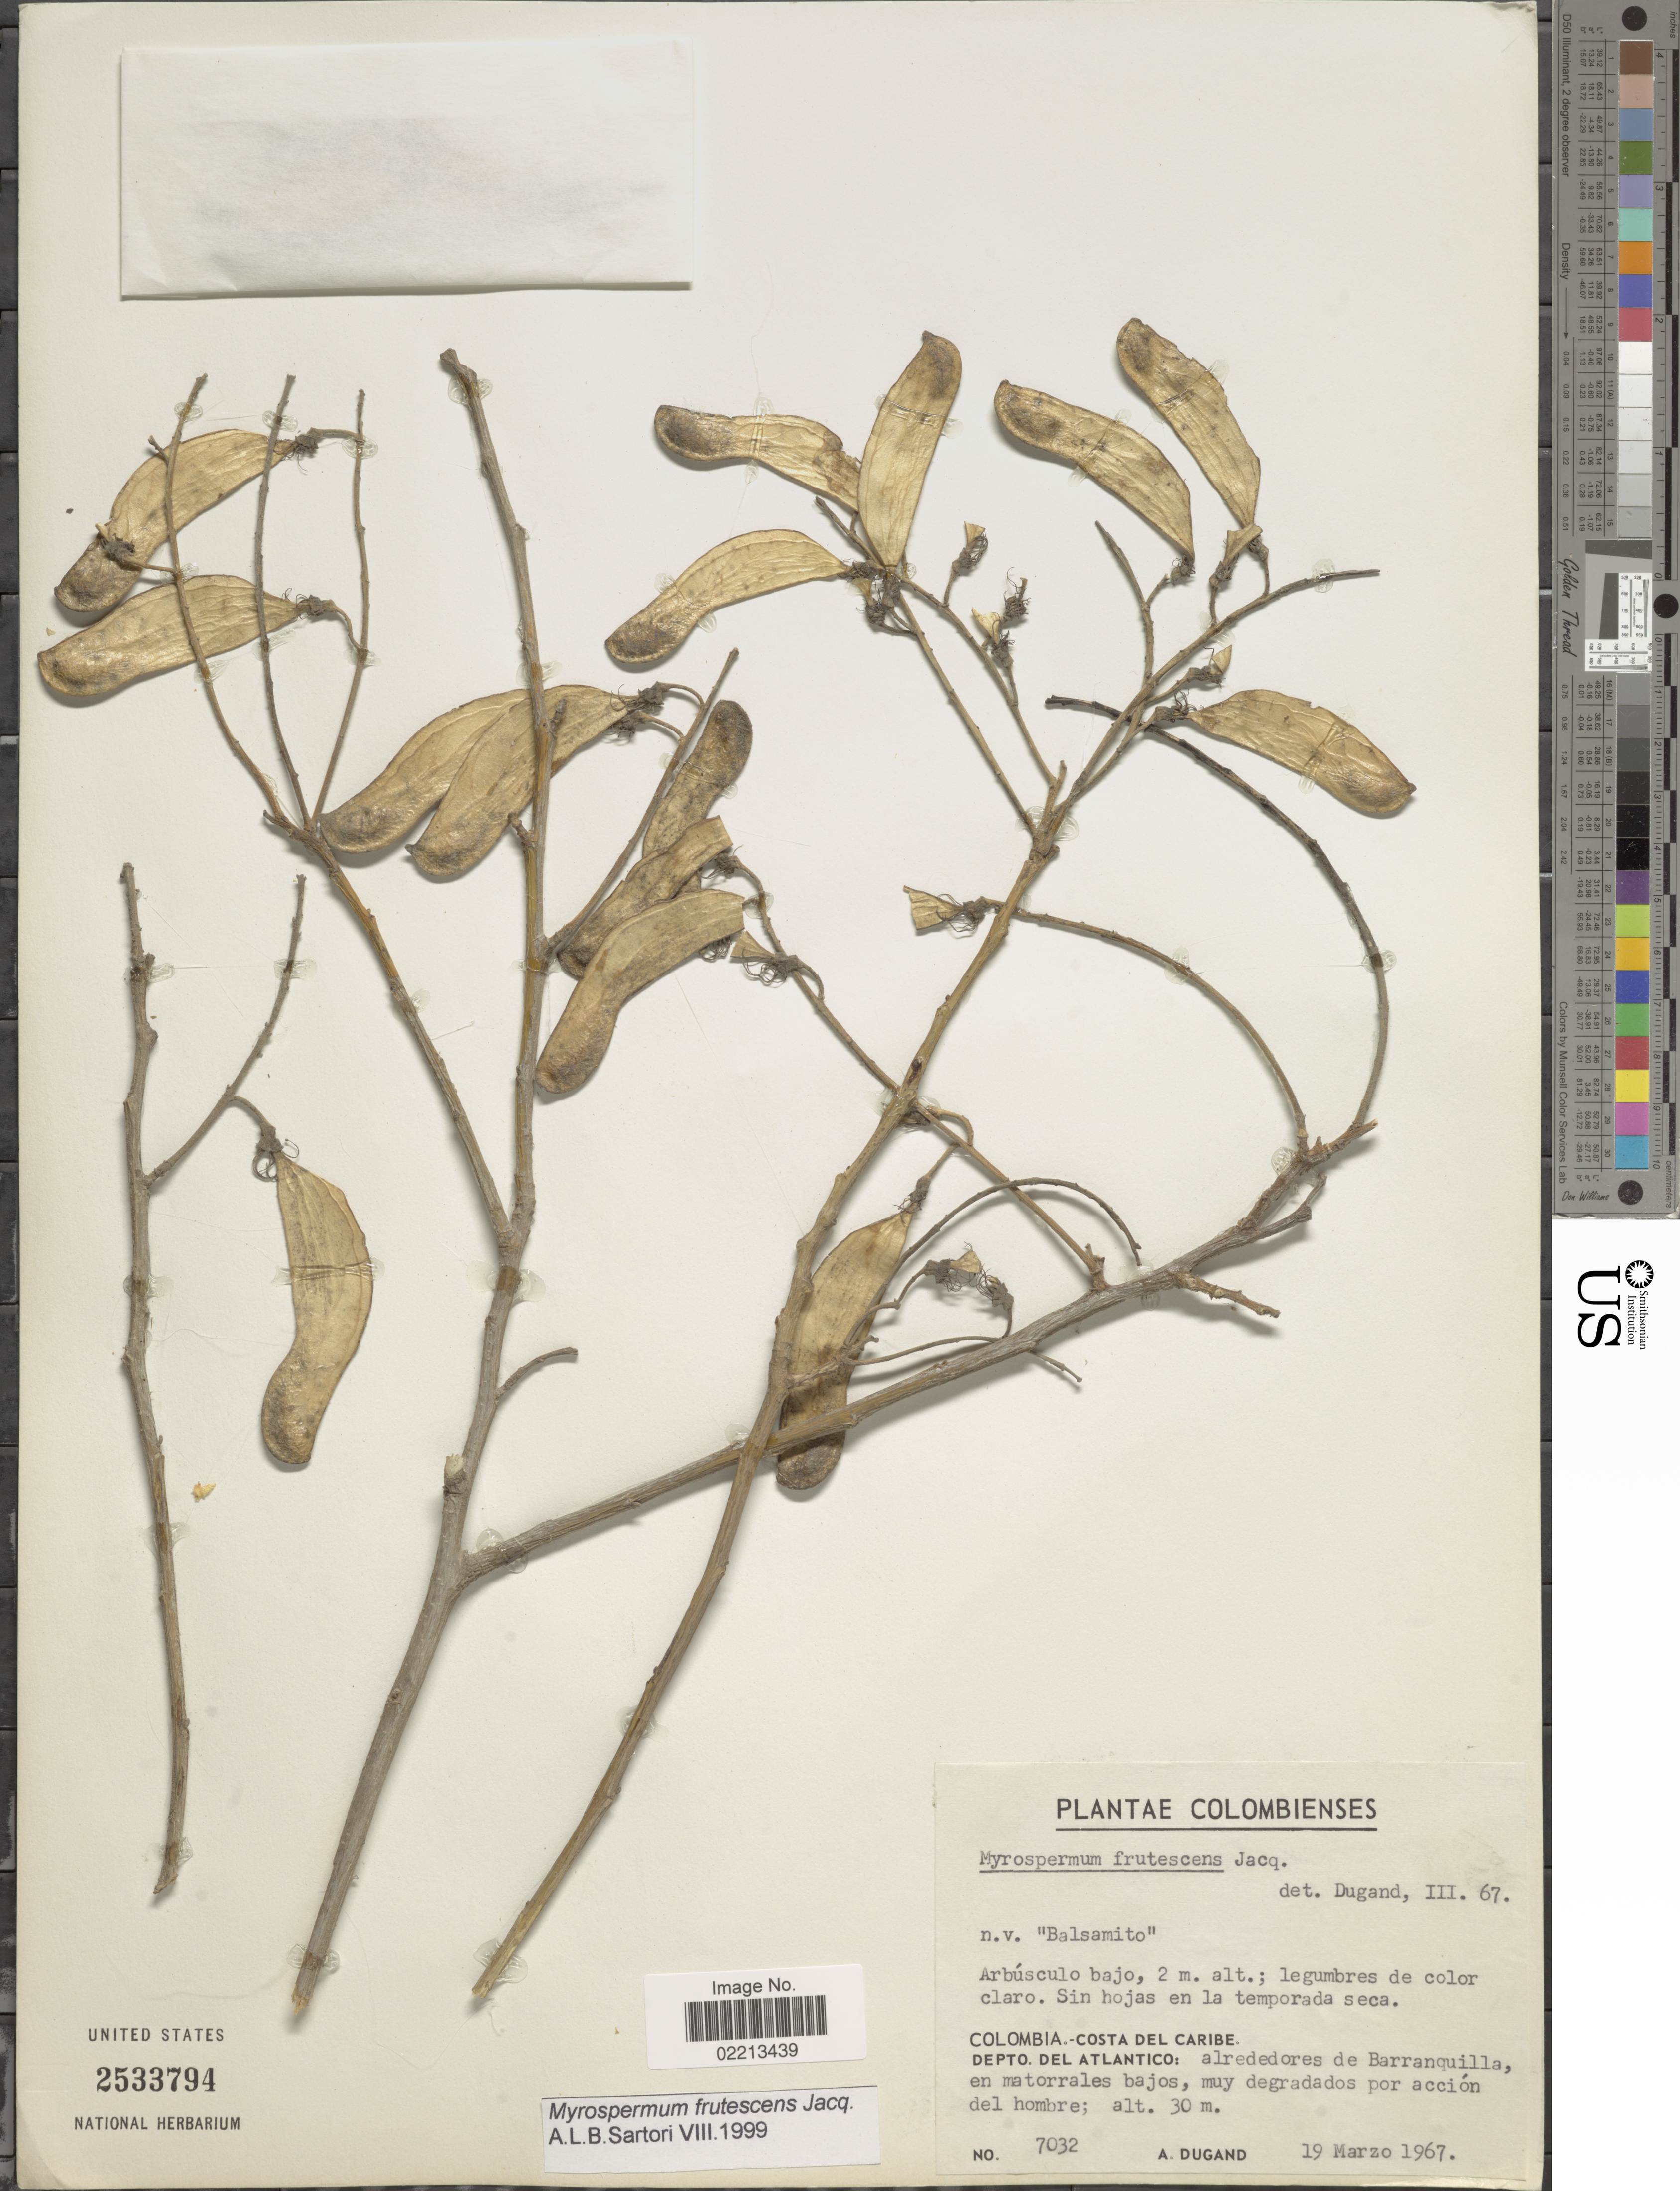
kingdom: Plantae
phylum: Tracheophyta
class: Magnoliopsida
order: Fabales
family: Fabaceae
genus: Myrospermum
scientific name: Myrospermum frutescens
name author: Jacq.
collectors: A. Dugand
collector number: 7032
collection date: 1967-03-19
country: Colombia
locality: Costa del Caribe. alrededores de Barranquilla, en matorrales bajos, muy degradados por accion del hombre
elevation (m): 30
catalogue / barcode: US 2533794